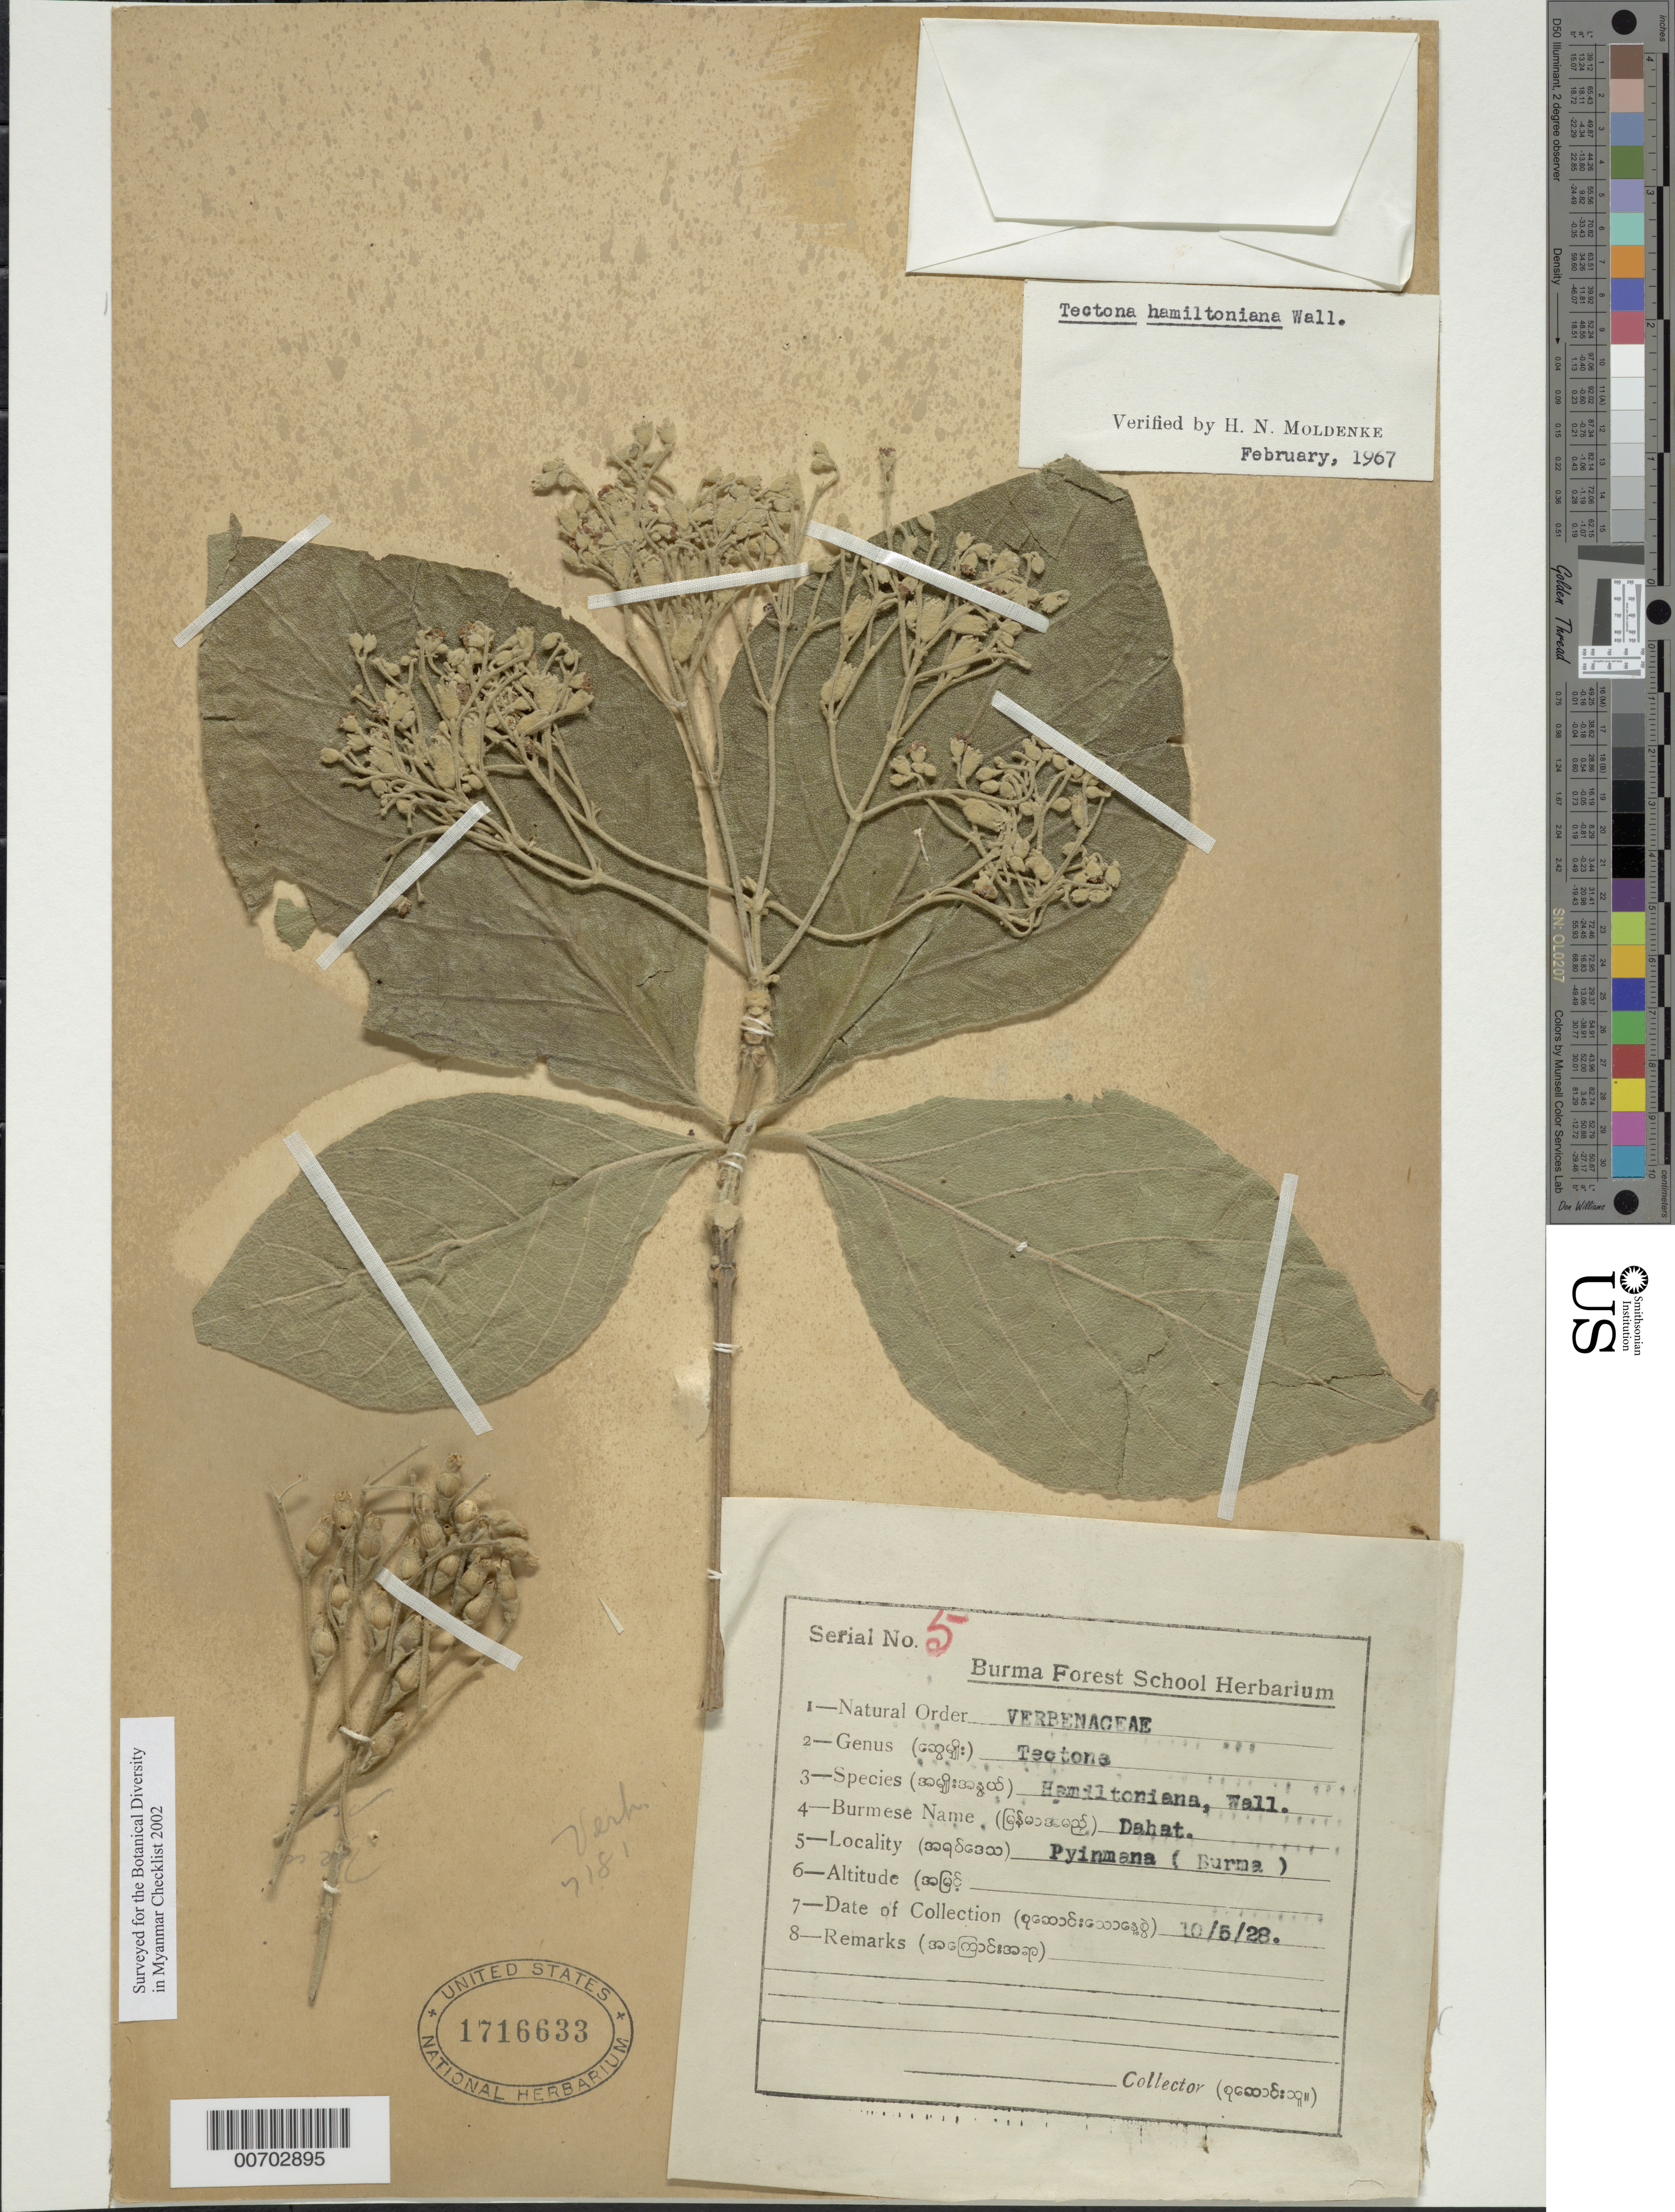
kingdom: Plantae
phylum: Tracheophyta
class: Magnoliopsida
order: Lamiales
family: Lamiaceae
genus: Tectona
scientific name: Tectona hamiltoniana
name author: Wall.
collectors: Burma Forest School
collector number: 5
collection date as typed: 10 May 1928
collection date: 1928-05-10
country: Myanmar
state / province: Mandalay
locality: Pyinmana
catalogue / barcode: US 1716633